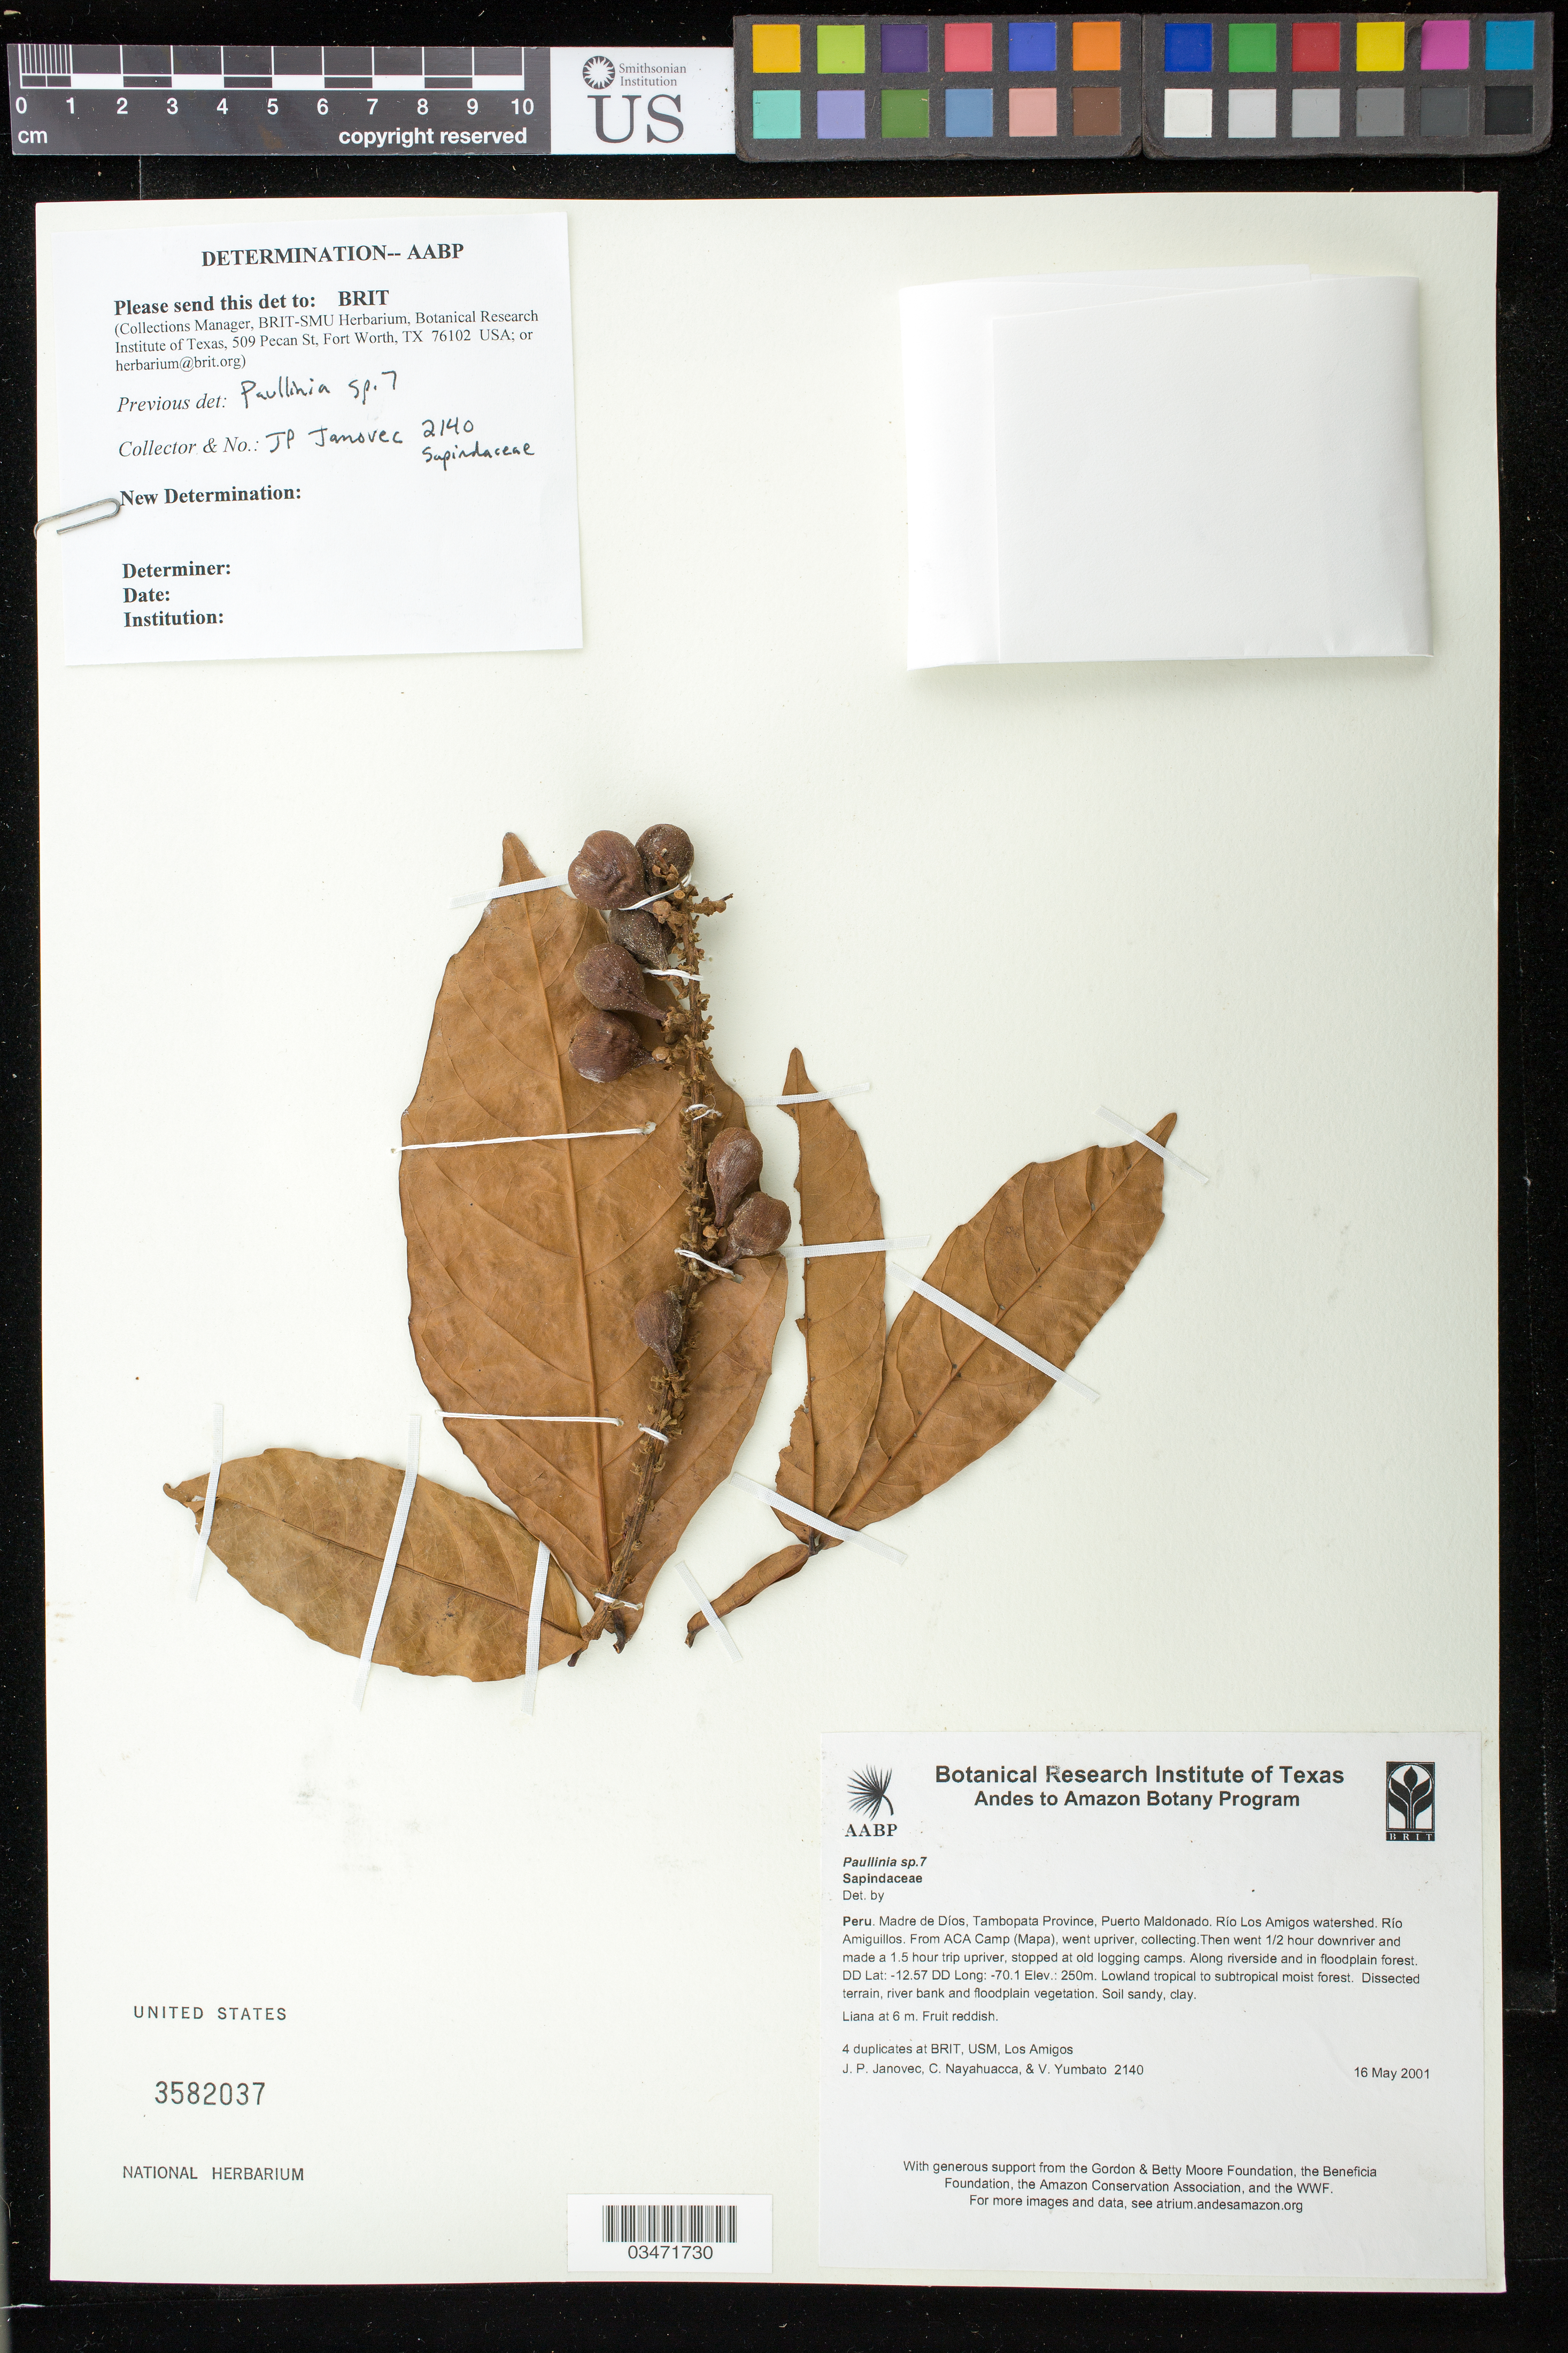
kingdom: Plantae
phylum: Tracheophyta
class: Magnoliopsida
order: Sapindales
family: Sapindaceae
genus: Paullinia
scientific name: Paullinia sp.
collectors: J. P. Janovec, C. Nayahuacca & V. Yumbato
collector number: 2140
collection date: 2001-05-16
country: Peru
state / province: Madre de Dios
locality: Tambopata Province, Puerto Maldonado. Rio Los Amigos watershed. Rio Amiguillos. From ACA Camp(Mapa) upriver and downriver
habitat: Along riverside and in floodplain forest. Lowland tropical to subtropical moist forest. Dissected terrain, river bank and floodplain vegetation. Soil sandy, clay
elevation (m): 250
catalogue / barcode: US 3582037